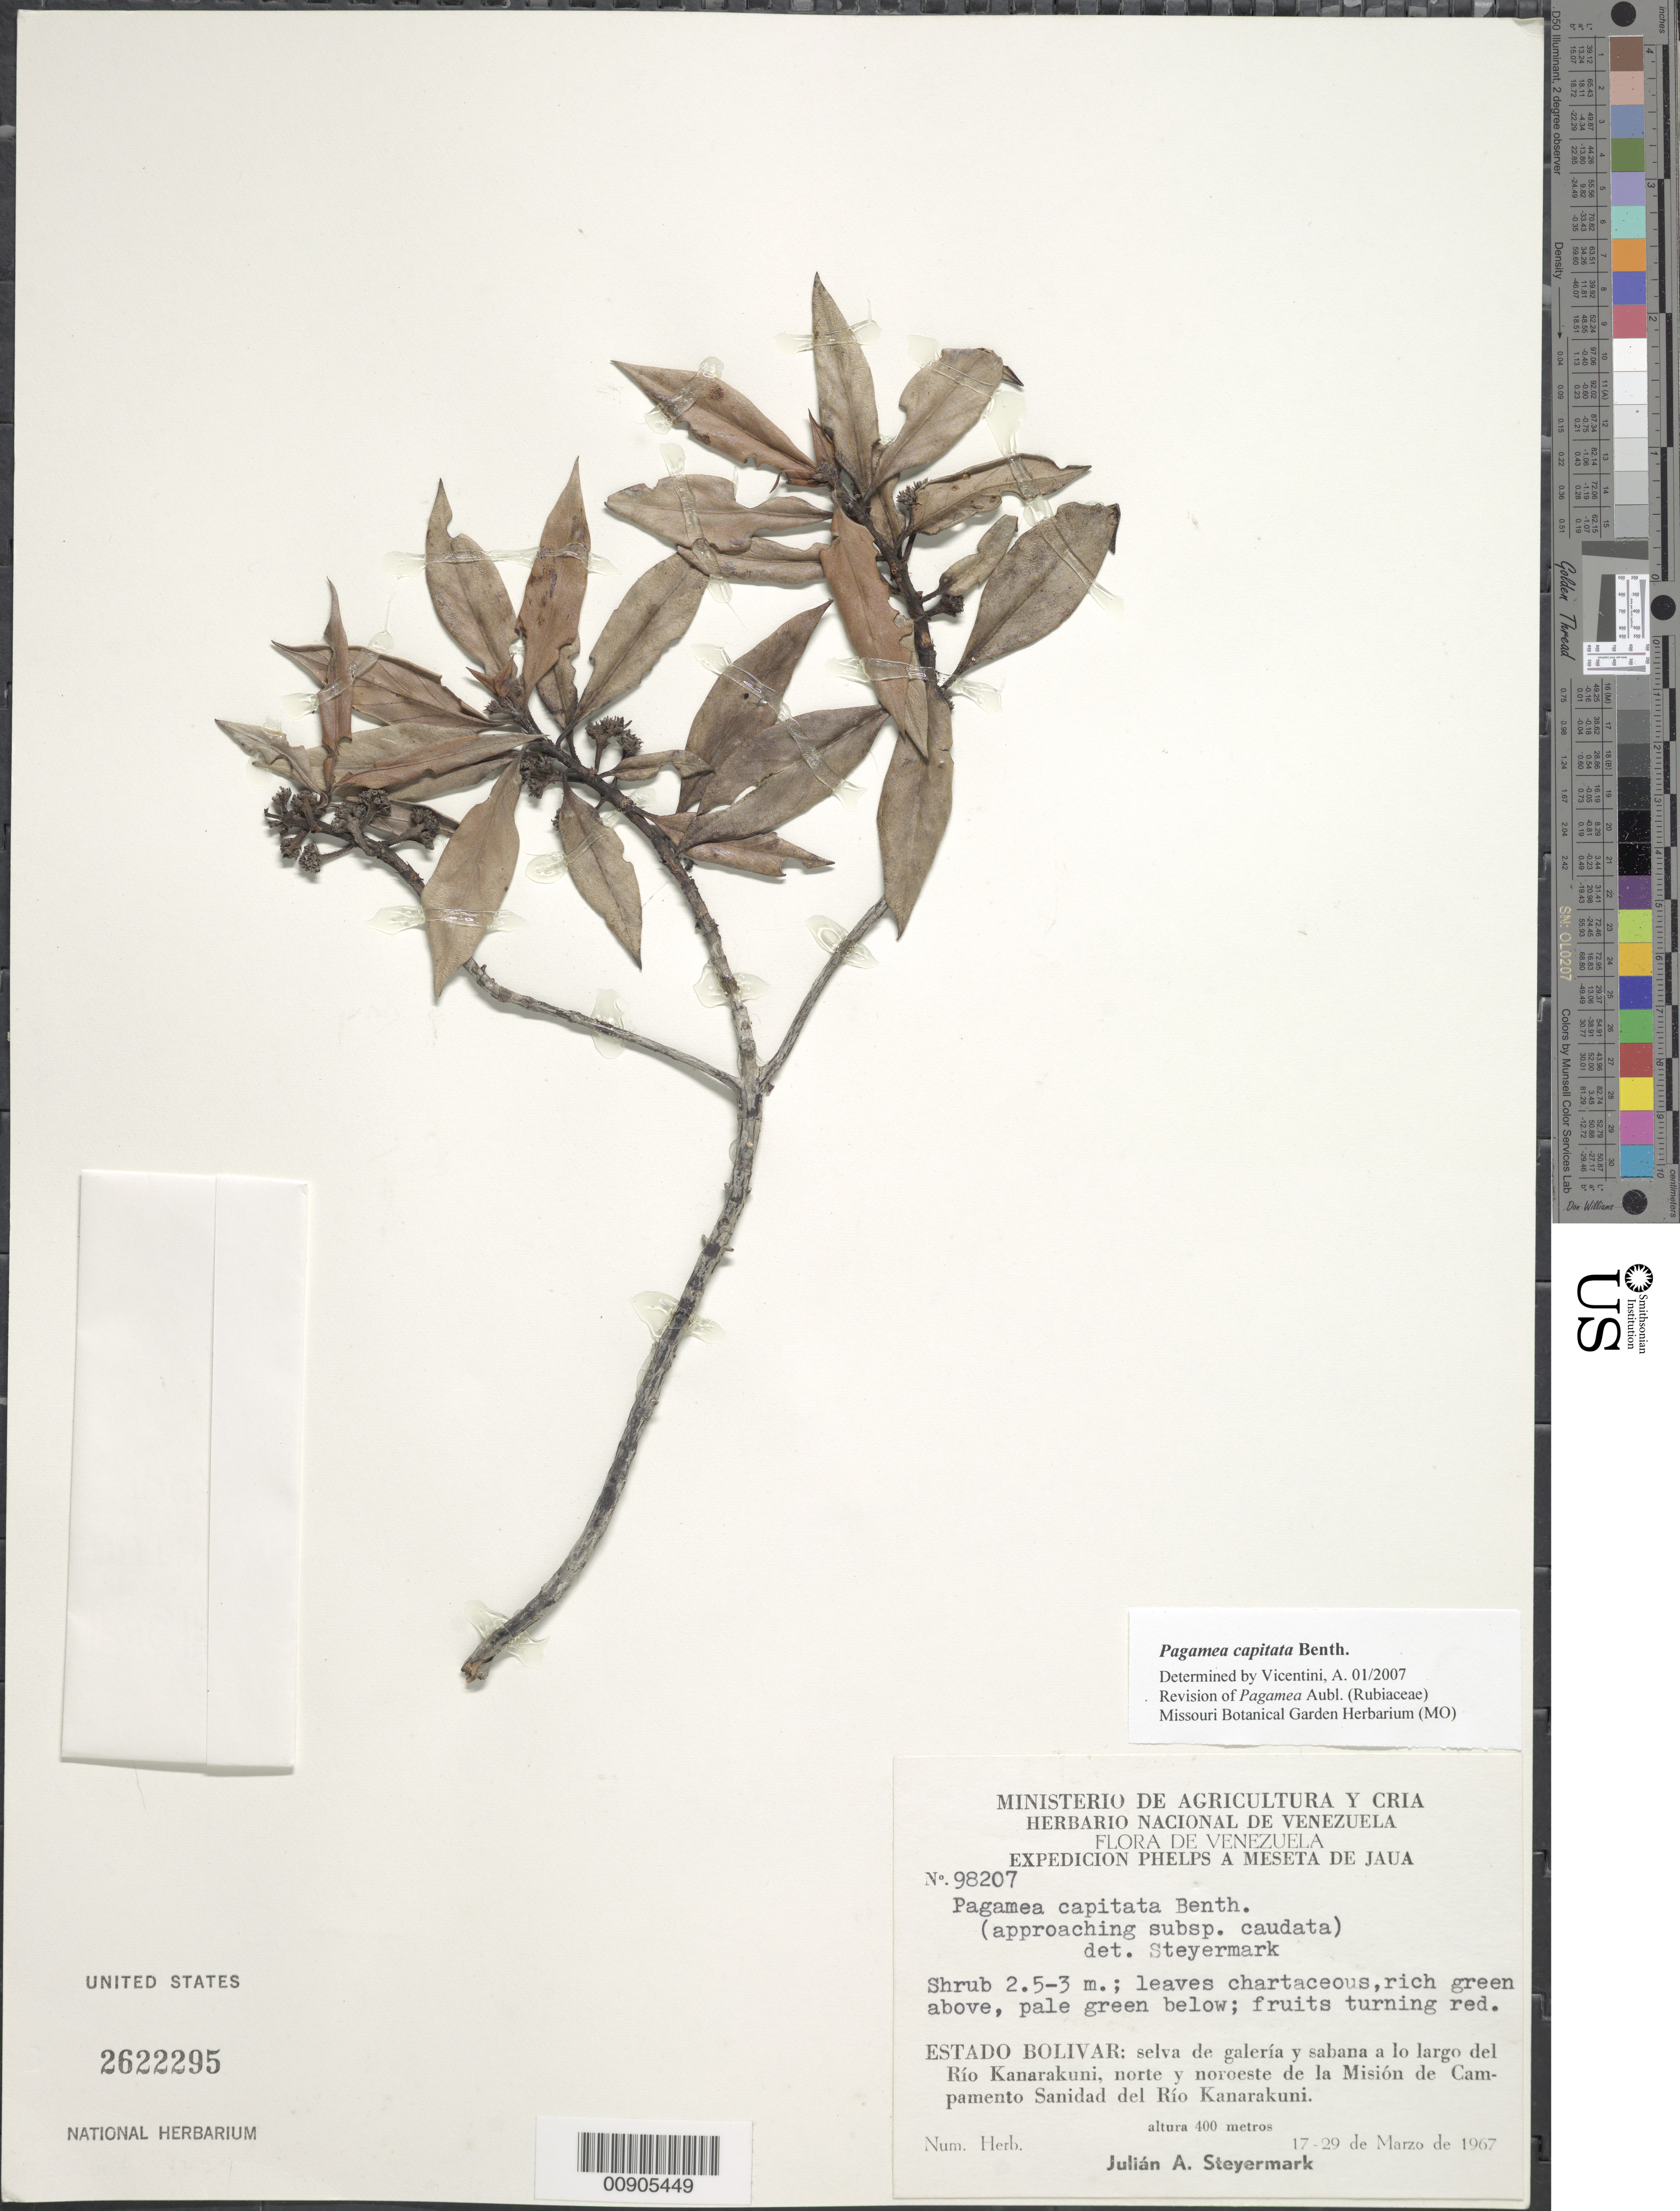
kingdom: Plantae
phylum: Tracheophyta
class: Magnoliopsida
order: Gentianales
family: Rubiaceae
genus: Pagamea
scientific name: Pagamea capitata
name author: Benth.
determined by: Vicentini, A.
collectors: J. Steyermark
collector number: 98207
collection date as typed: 17-Mar-67 to 29-Mar-67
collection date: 1967-03-17/1967-03-29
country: Venezuela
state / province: Bolívar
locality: Río Kanarakuni, N and NW of Misión de Campamento Sanidad del Río Kanarakuni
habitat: Selva de galería y sabana a lo largo del río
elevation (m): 400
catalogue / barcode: US 2622295